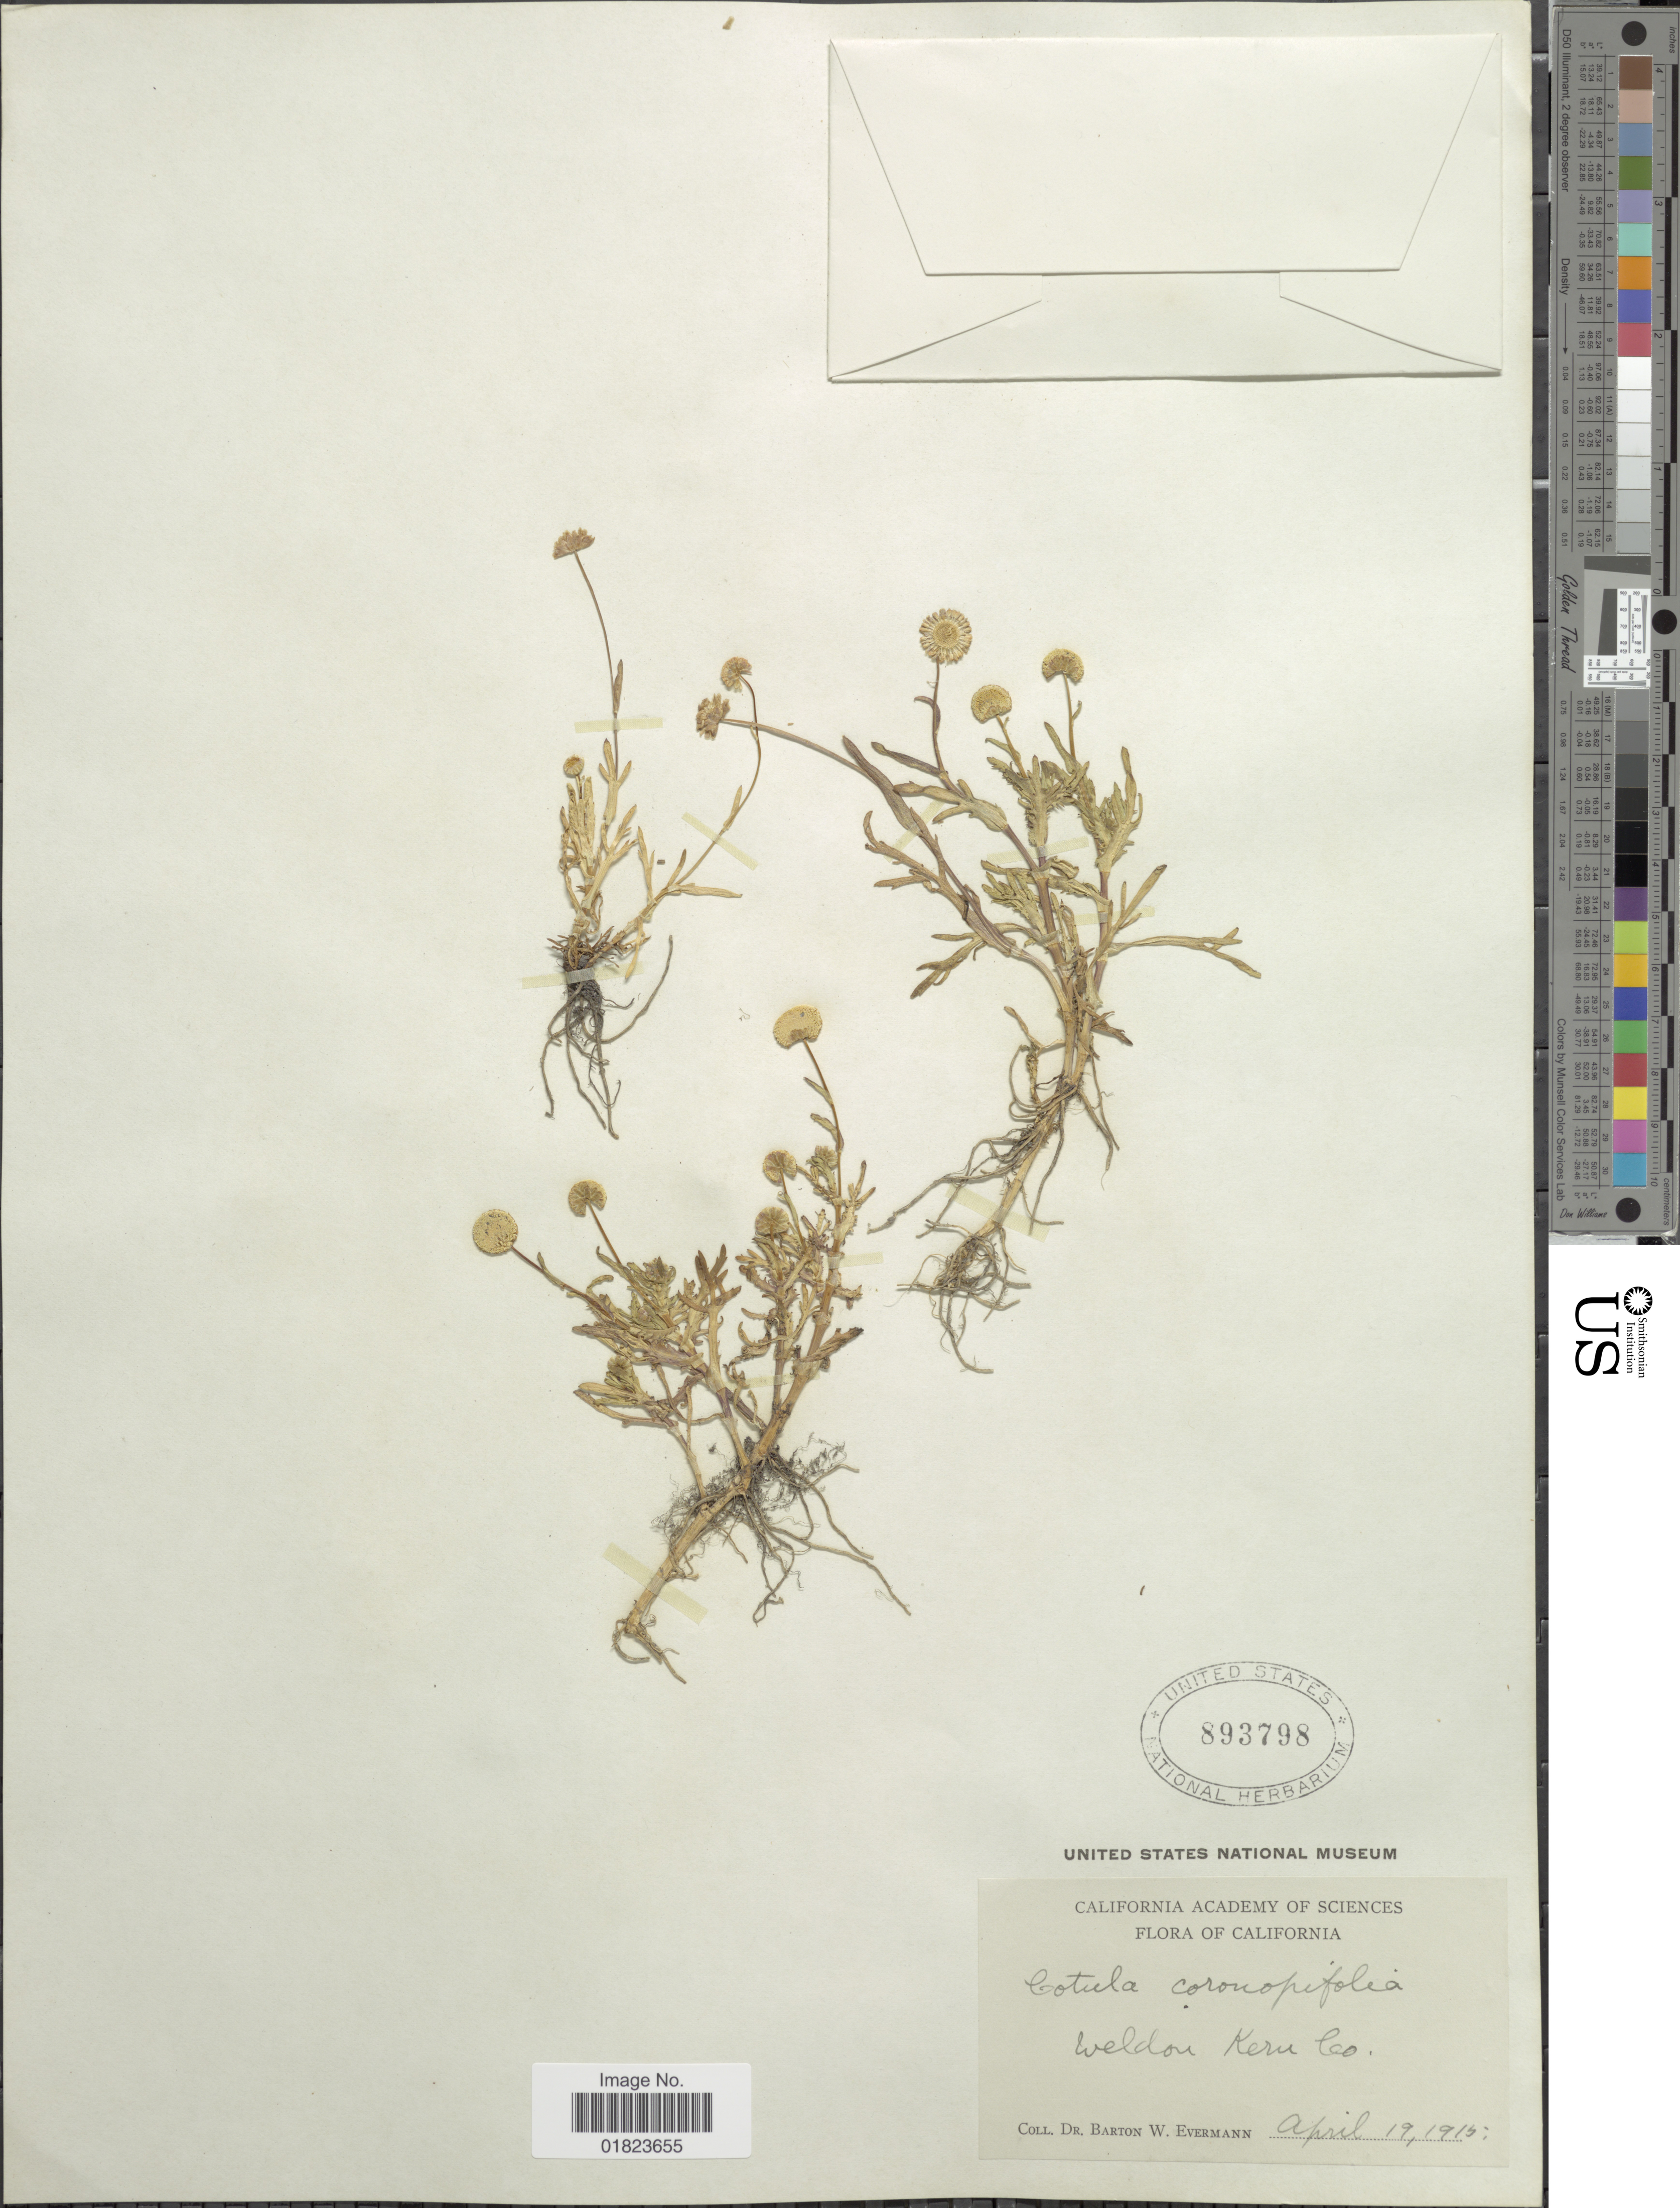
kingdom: Plantae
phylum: Tracheophyta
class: Magnoliopsida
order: Asterales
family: Asteraceae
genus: Cotula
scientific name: Cotula coronopifolia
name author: L.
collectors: B. W. Evermann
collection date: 1915-04-19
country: United States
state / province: California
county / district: Kern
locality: California, Weldon Kern Co.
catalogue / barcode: US 893798